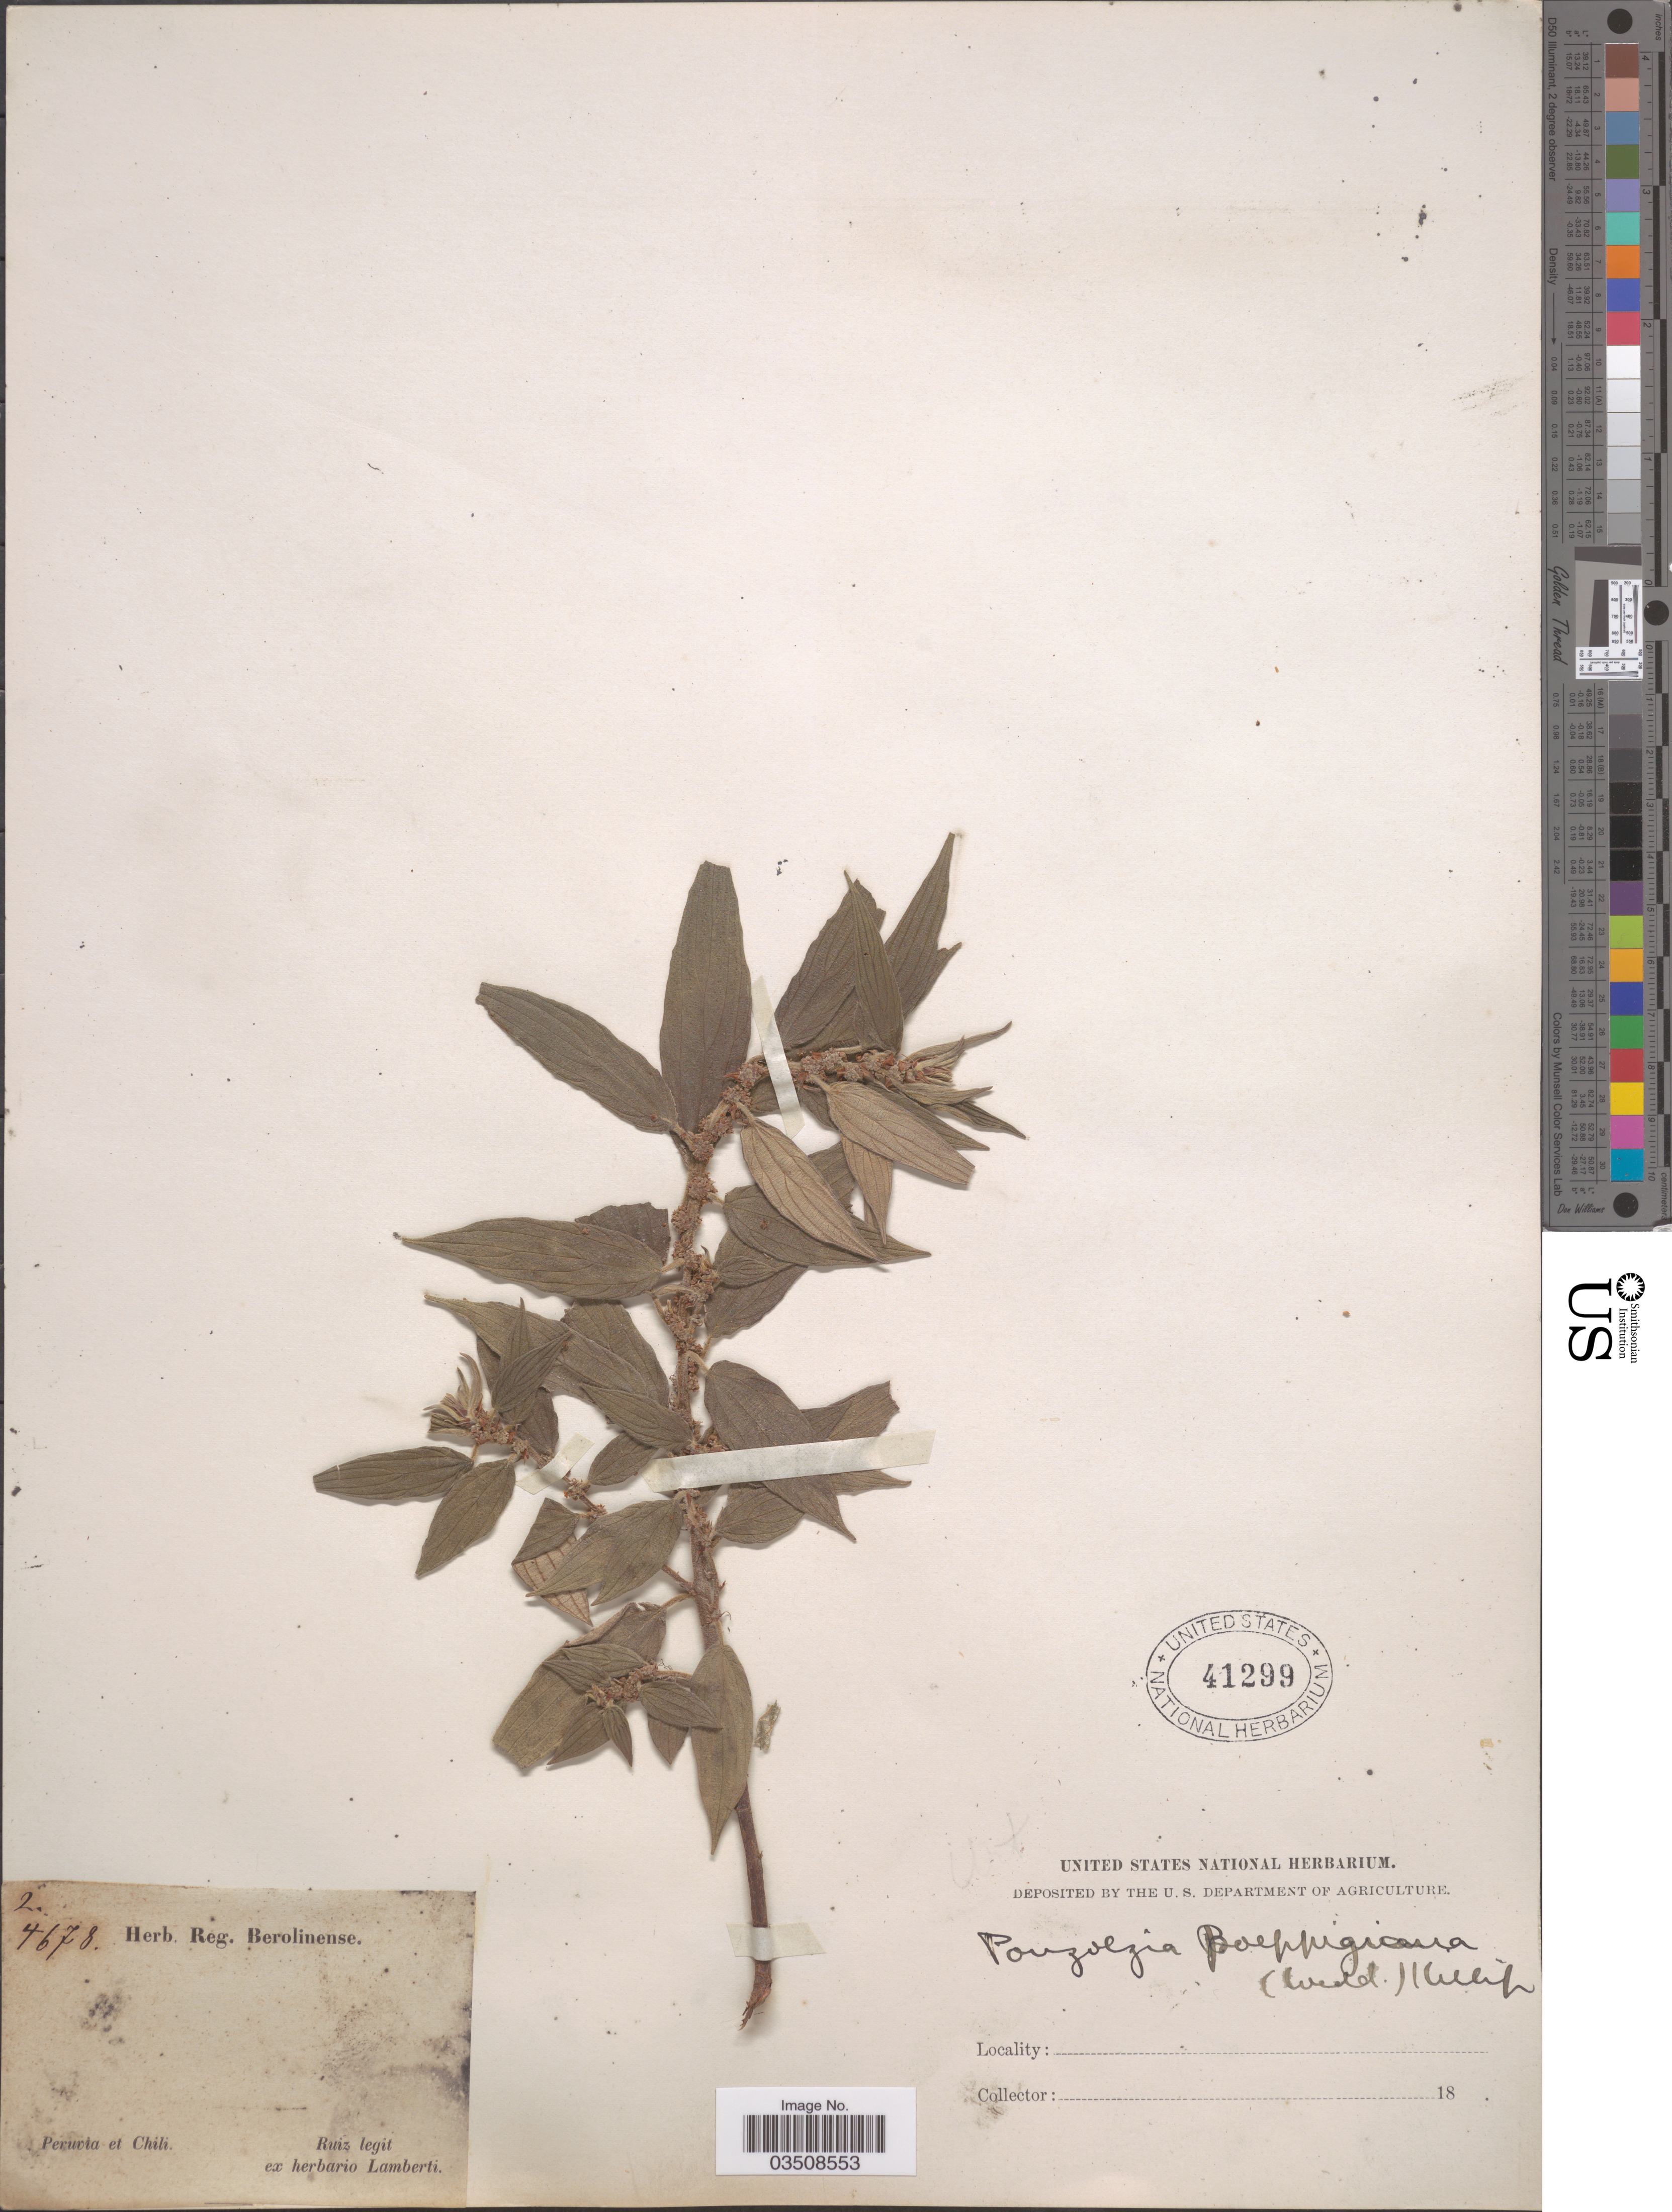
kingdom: Plantae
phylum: Tracheophyta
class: Magnoliopsida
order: Rosales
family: Urticaceae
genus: Pouzolzia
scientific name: Pouzolzia poeppigiana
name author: (Wedd.) Killip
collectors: Ruiz, --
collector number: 2/4678?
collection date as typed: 18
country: Chile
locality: Peruvia et Chili.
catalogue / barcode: US 41299